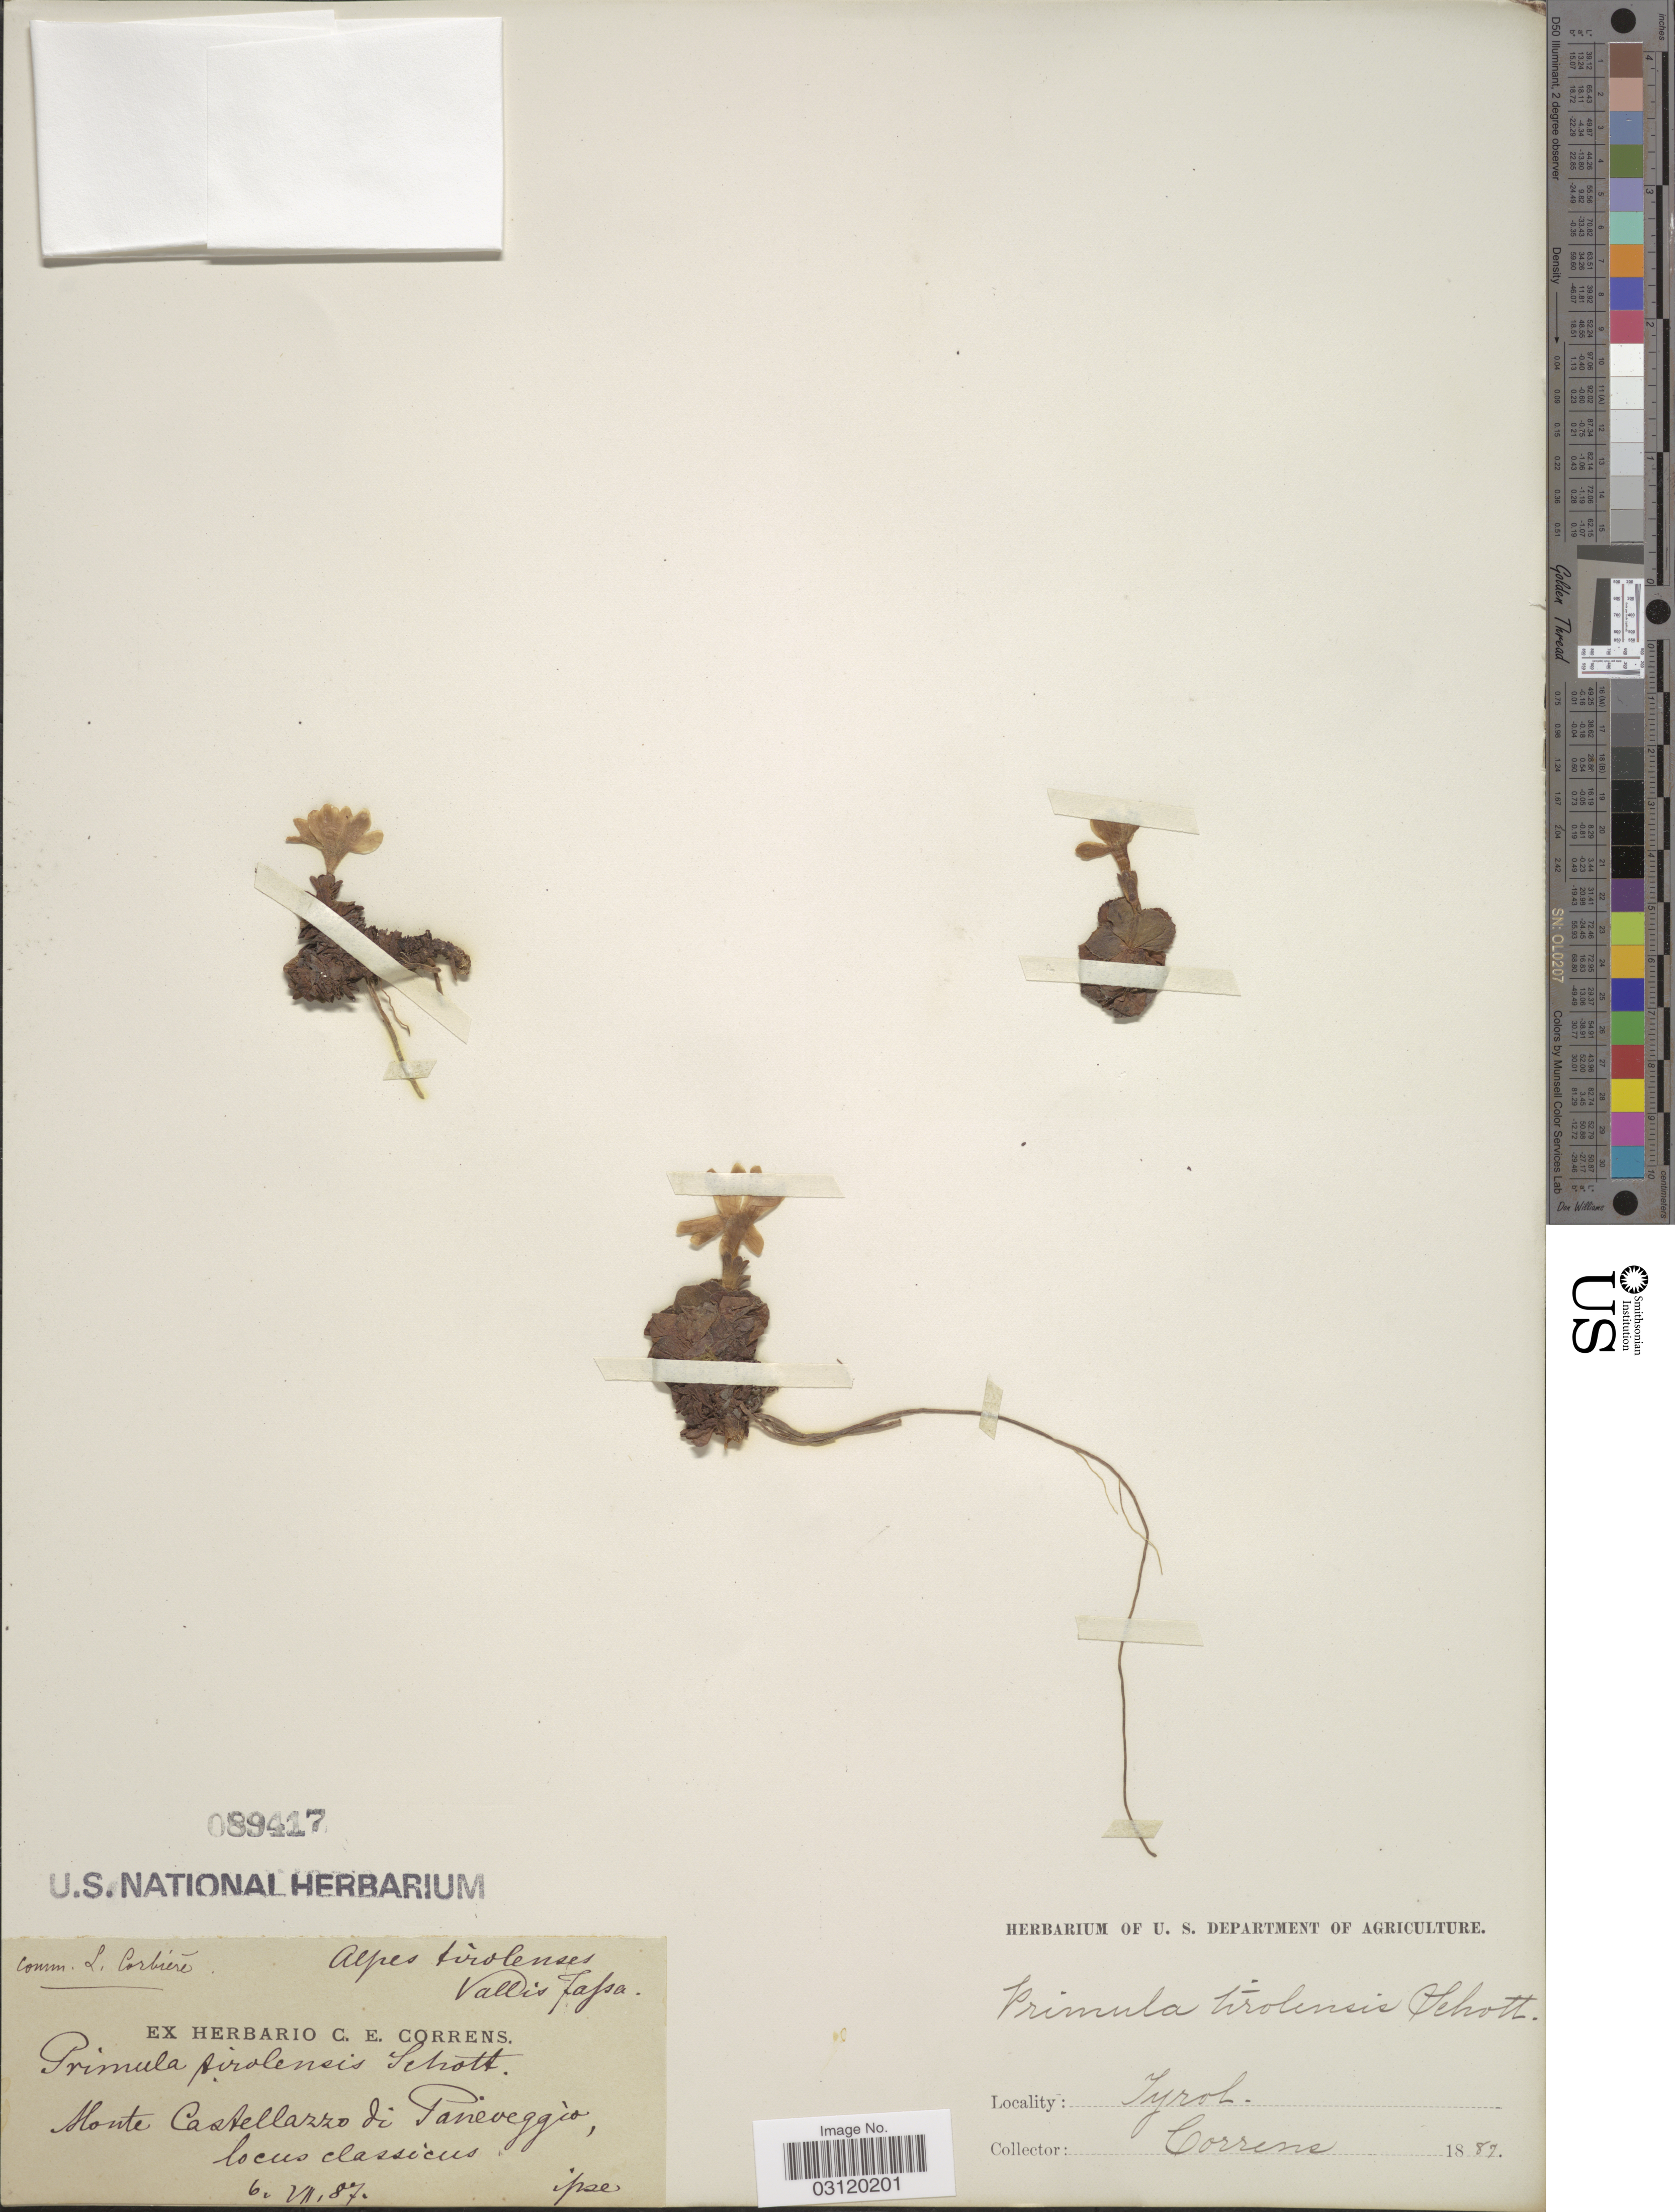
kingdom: Plantae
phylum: Tracheophyta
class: Magnoliopsida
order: Ericales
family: Primulaceae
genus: Primula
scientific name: Primula tyrolensis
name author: Schott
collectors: C. Correns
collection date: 1887-08-06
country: Italy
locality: Monte Castellazo di Paneveggio.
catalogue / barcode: US 89417